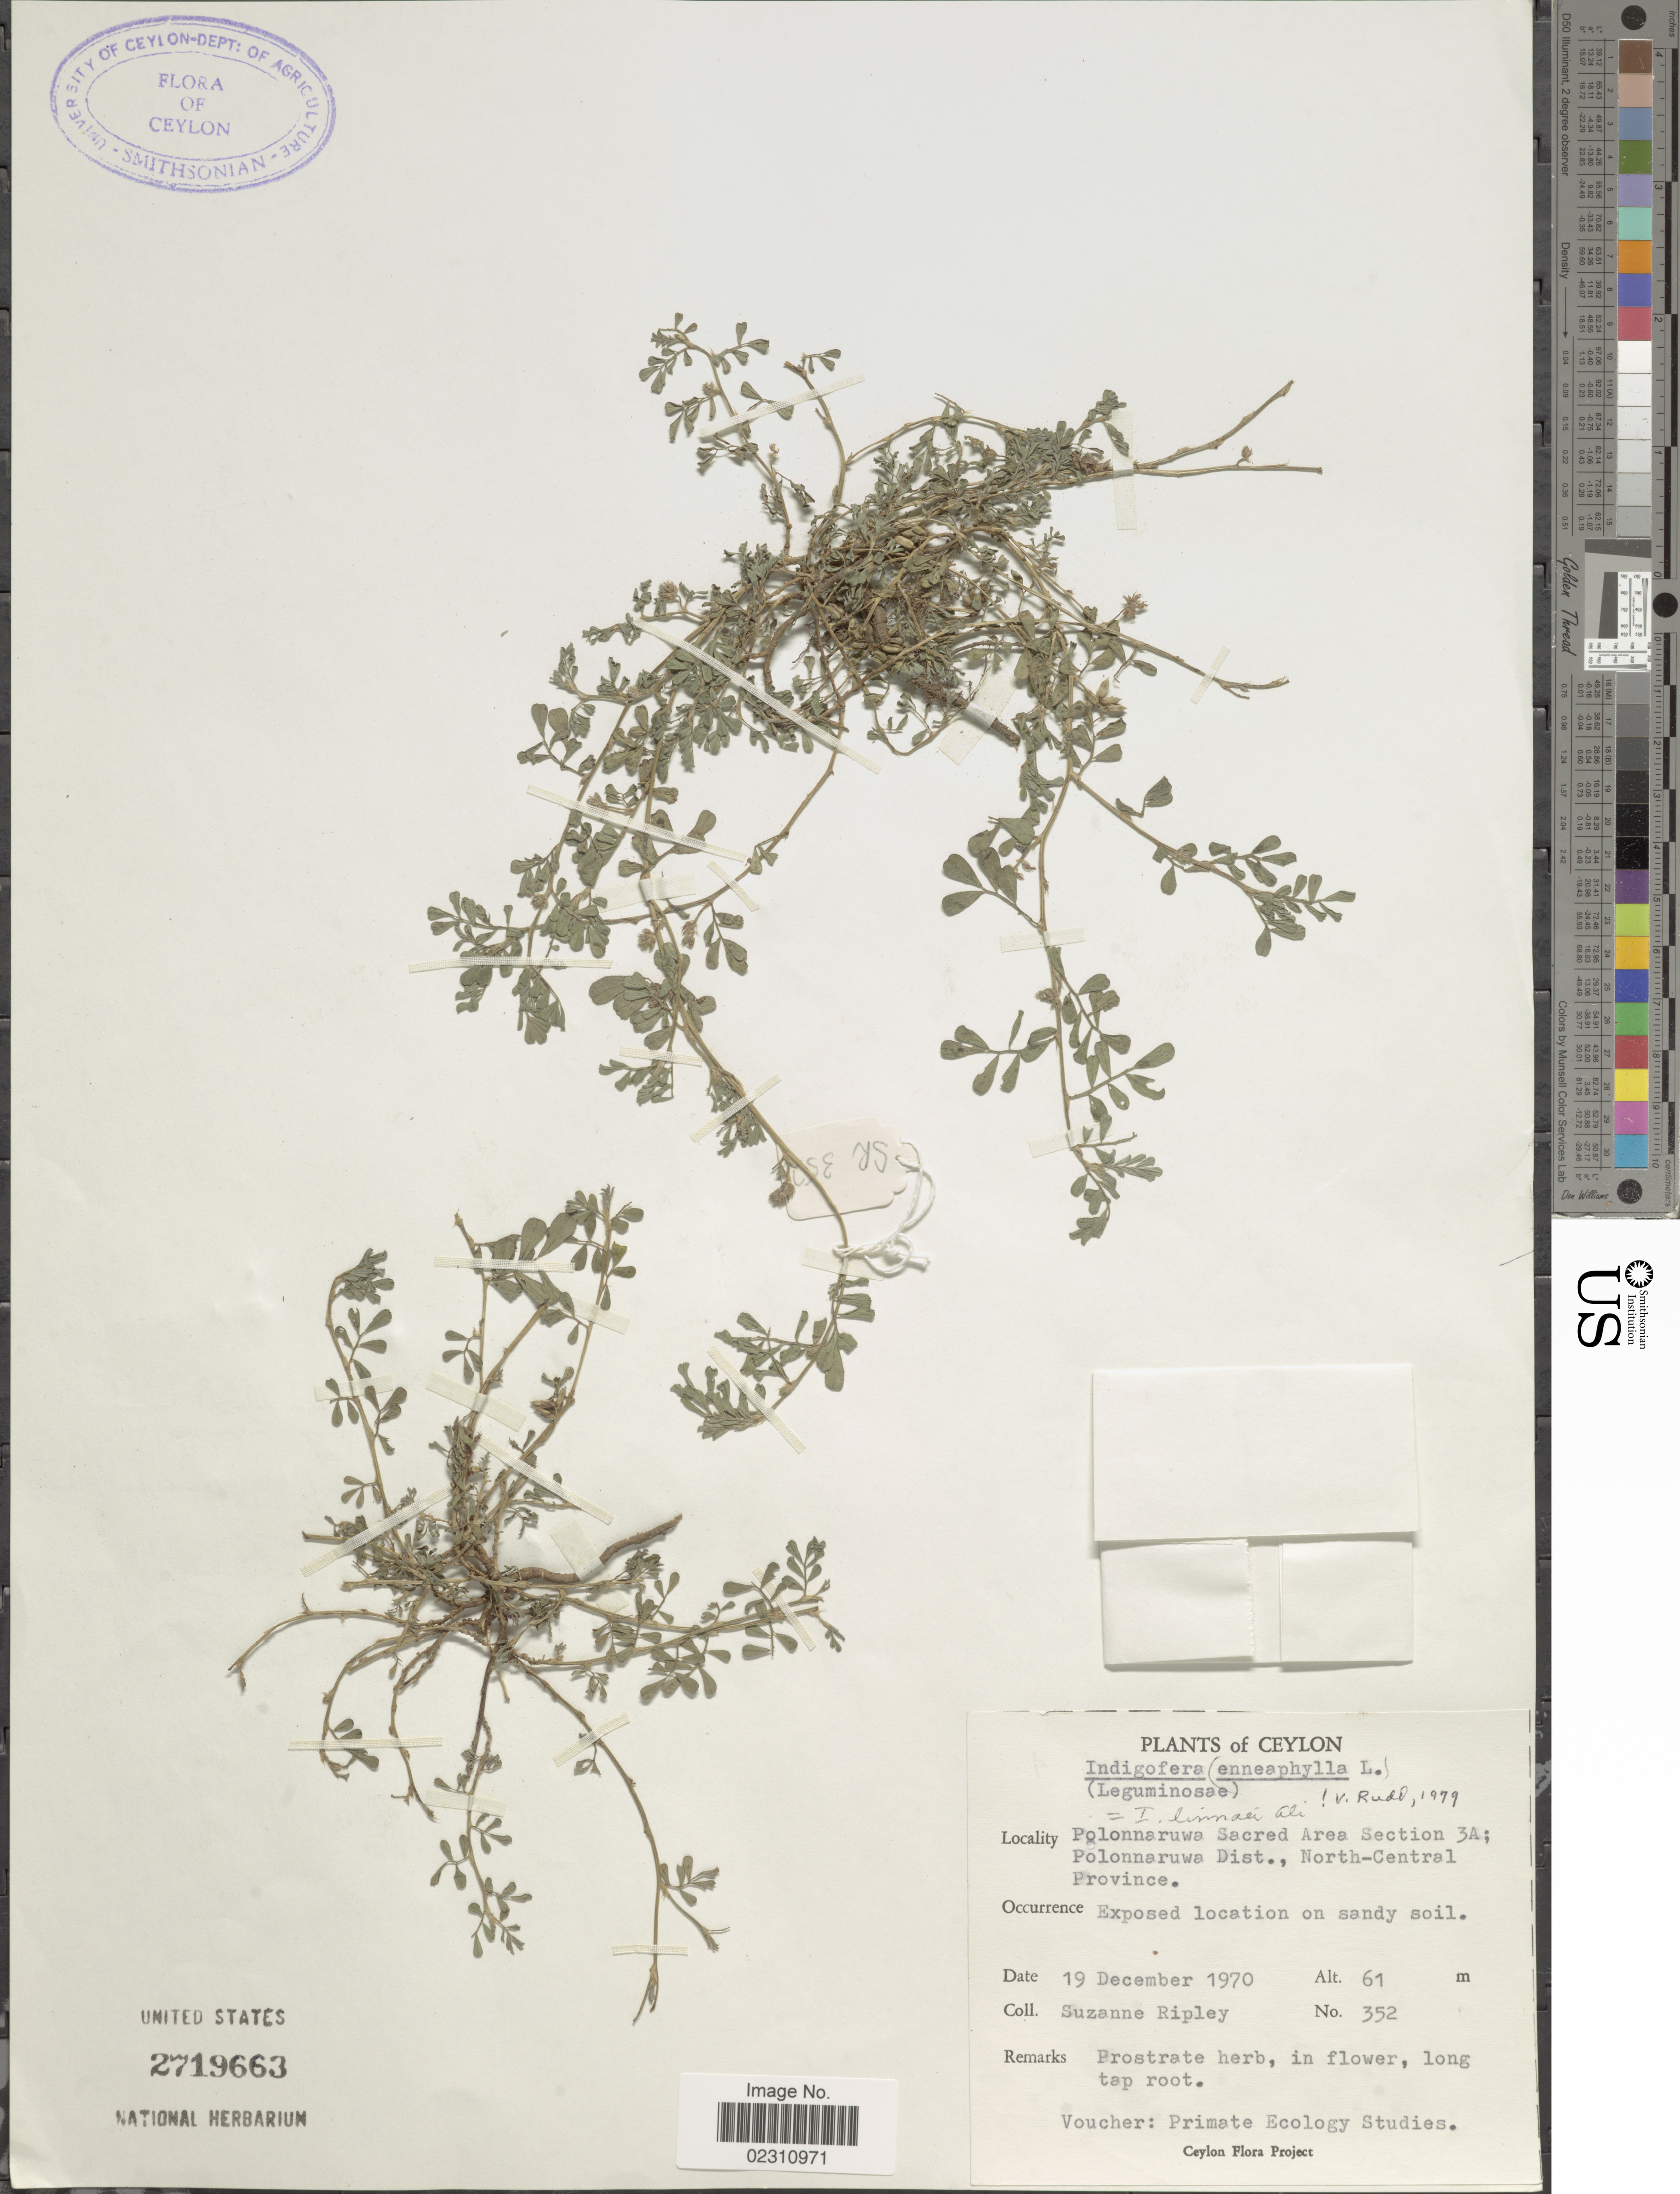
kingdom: Plantae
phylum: Tracheophyta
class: Magnoliopsida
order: Fabales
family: Fabaceae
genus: Indigofera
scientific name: Indigofera linnaei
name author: Ali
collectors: S. Ripley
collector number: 352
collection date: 1970-12-19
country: Sri Lanka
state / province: North Central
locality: Ceylon, Polonnaruwa Sacred Area Section 3A, Polonnaruwa Dist.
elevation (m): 61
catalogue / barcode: US 2719663